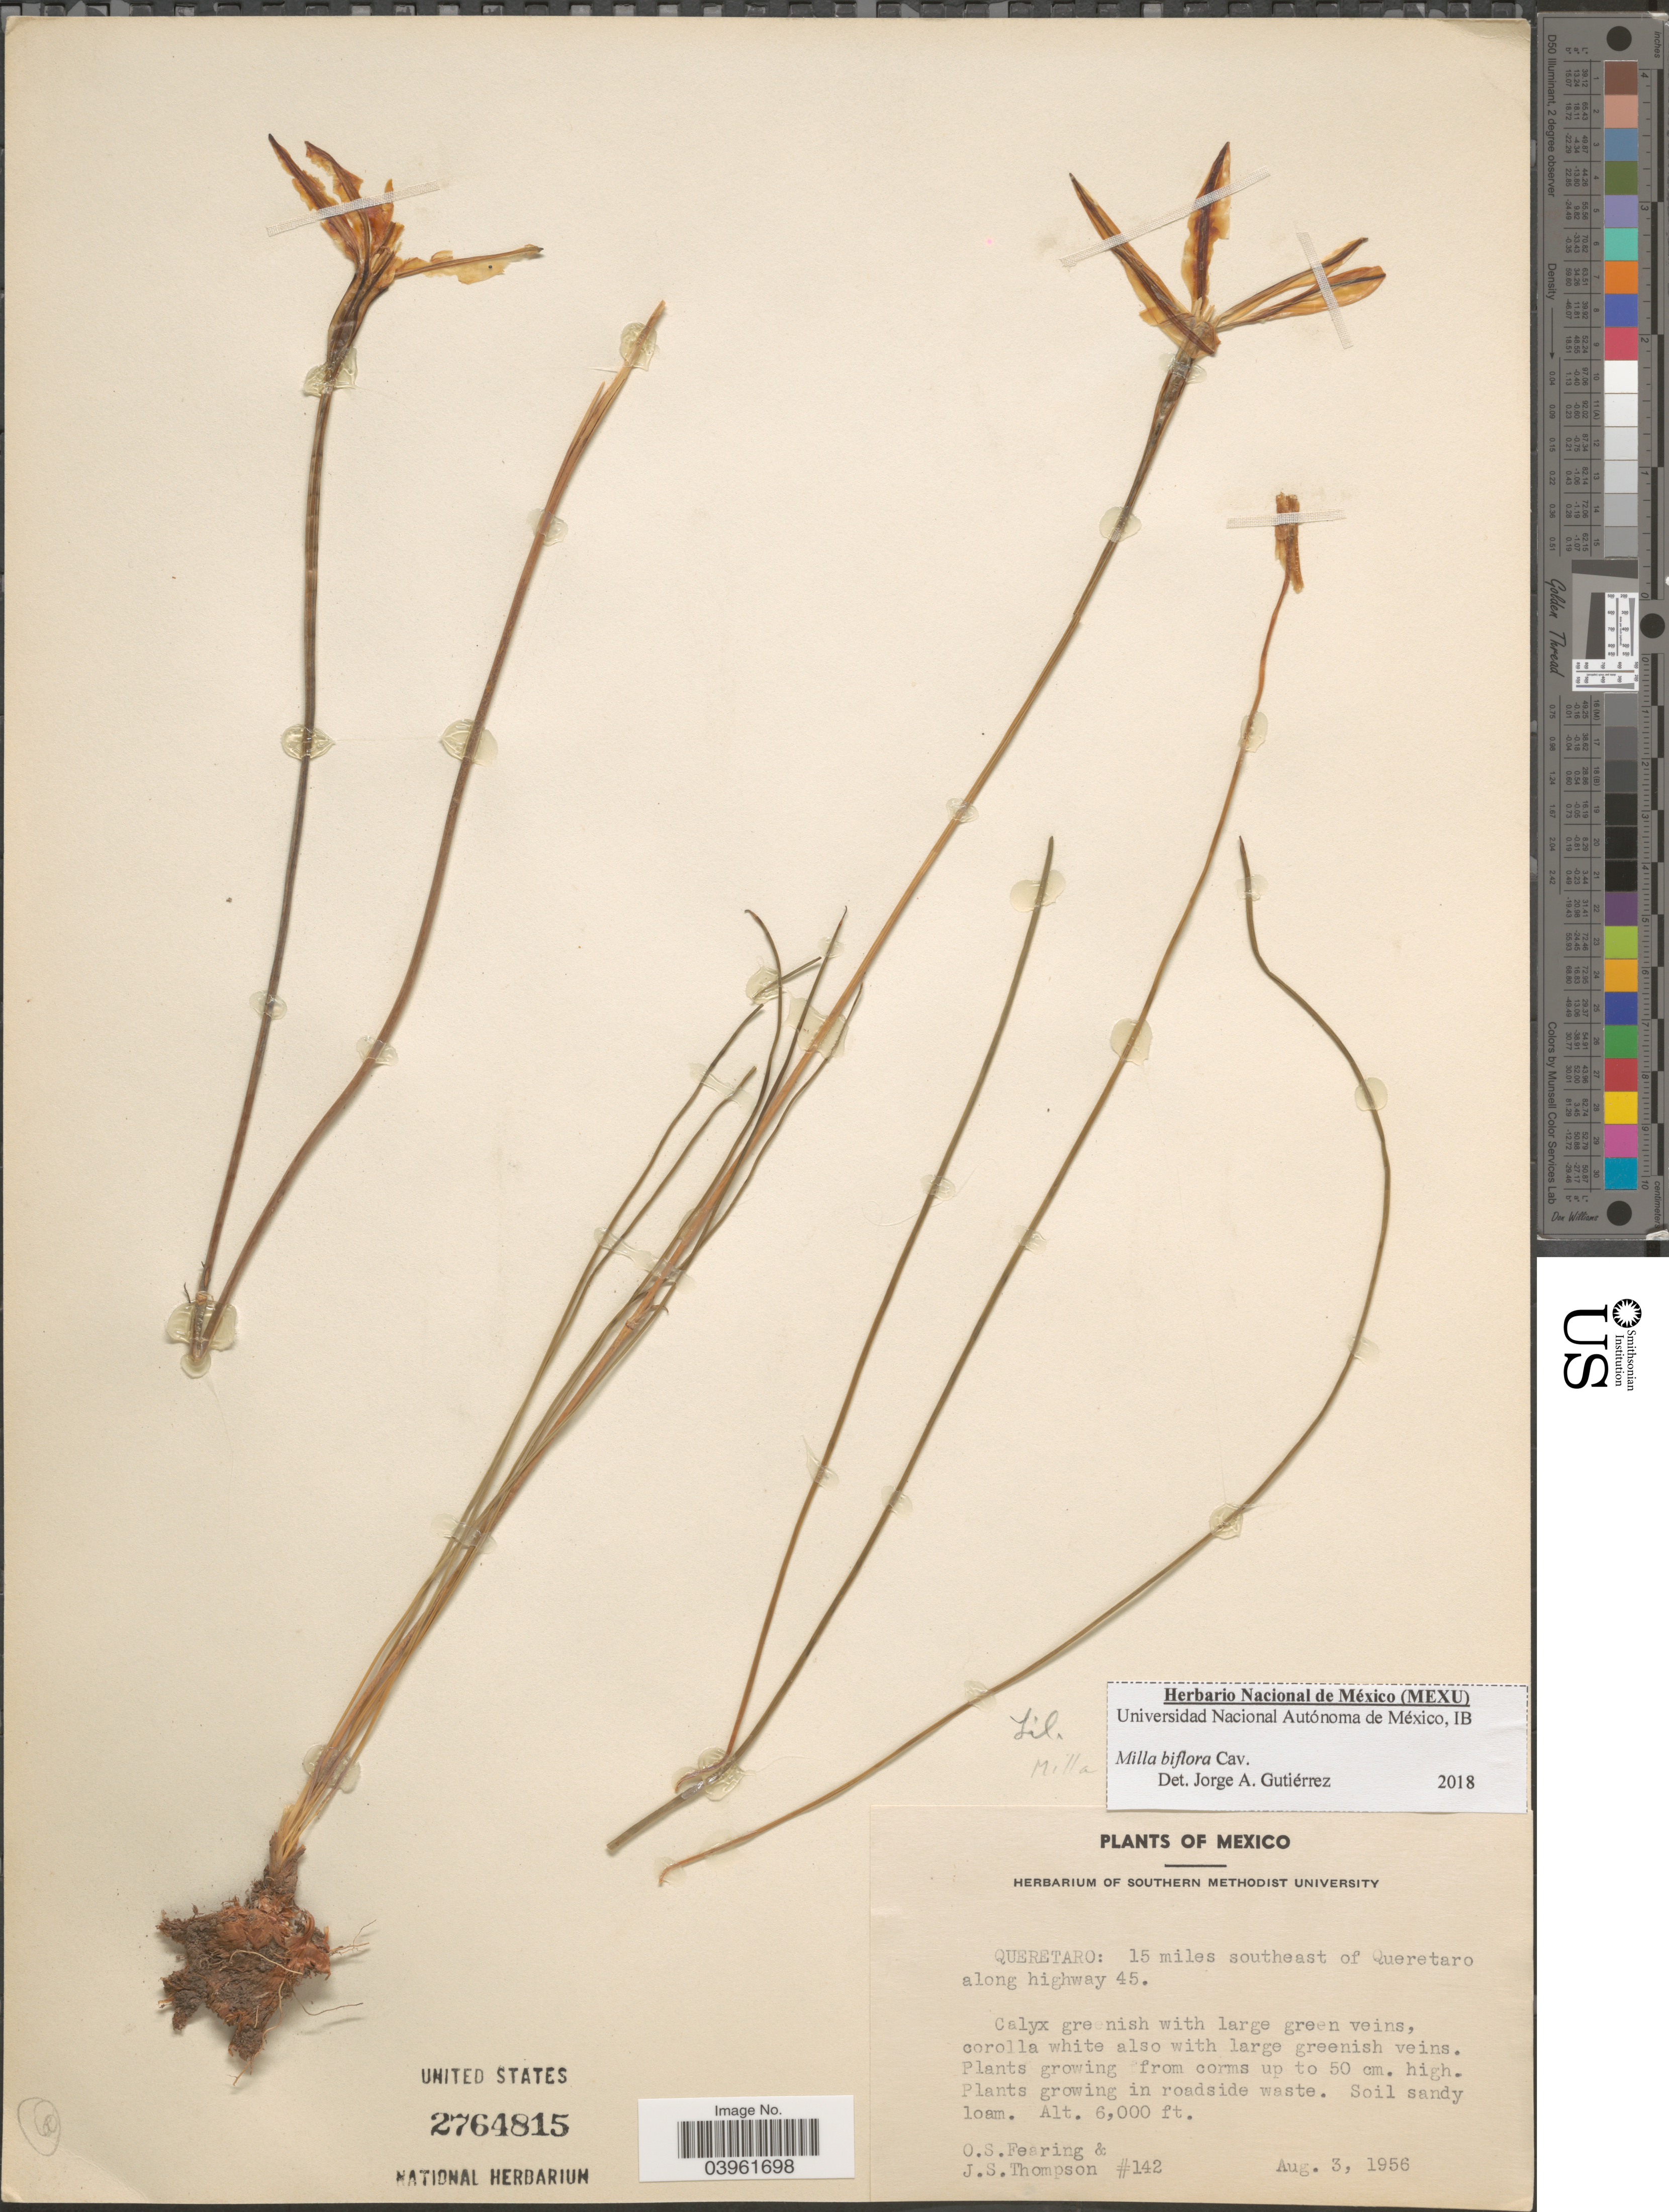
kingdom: Plantae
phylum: Tracheophyta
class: Liliopsida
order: Asparagales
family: Asparagaceae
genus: Milla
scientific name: Milla biflora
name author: Cav.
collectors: O. S. Fearing & J. S. Thompson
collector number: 142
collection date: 1956-08-03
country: Mexico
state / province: Querétaro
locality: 15 miles southeast of Queretaro along highway 45.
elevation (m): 1829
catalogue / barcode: US 2764815